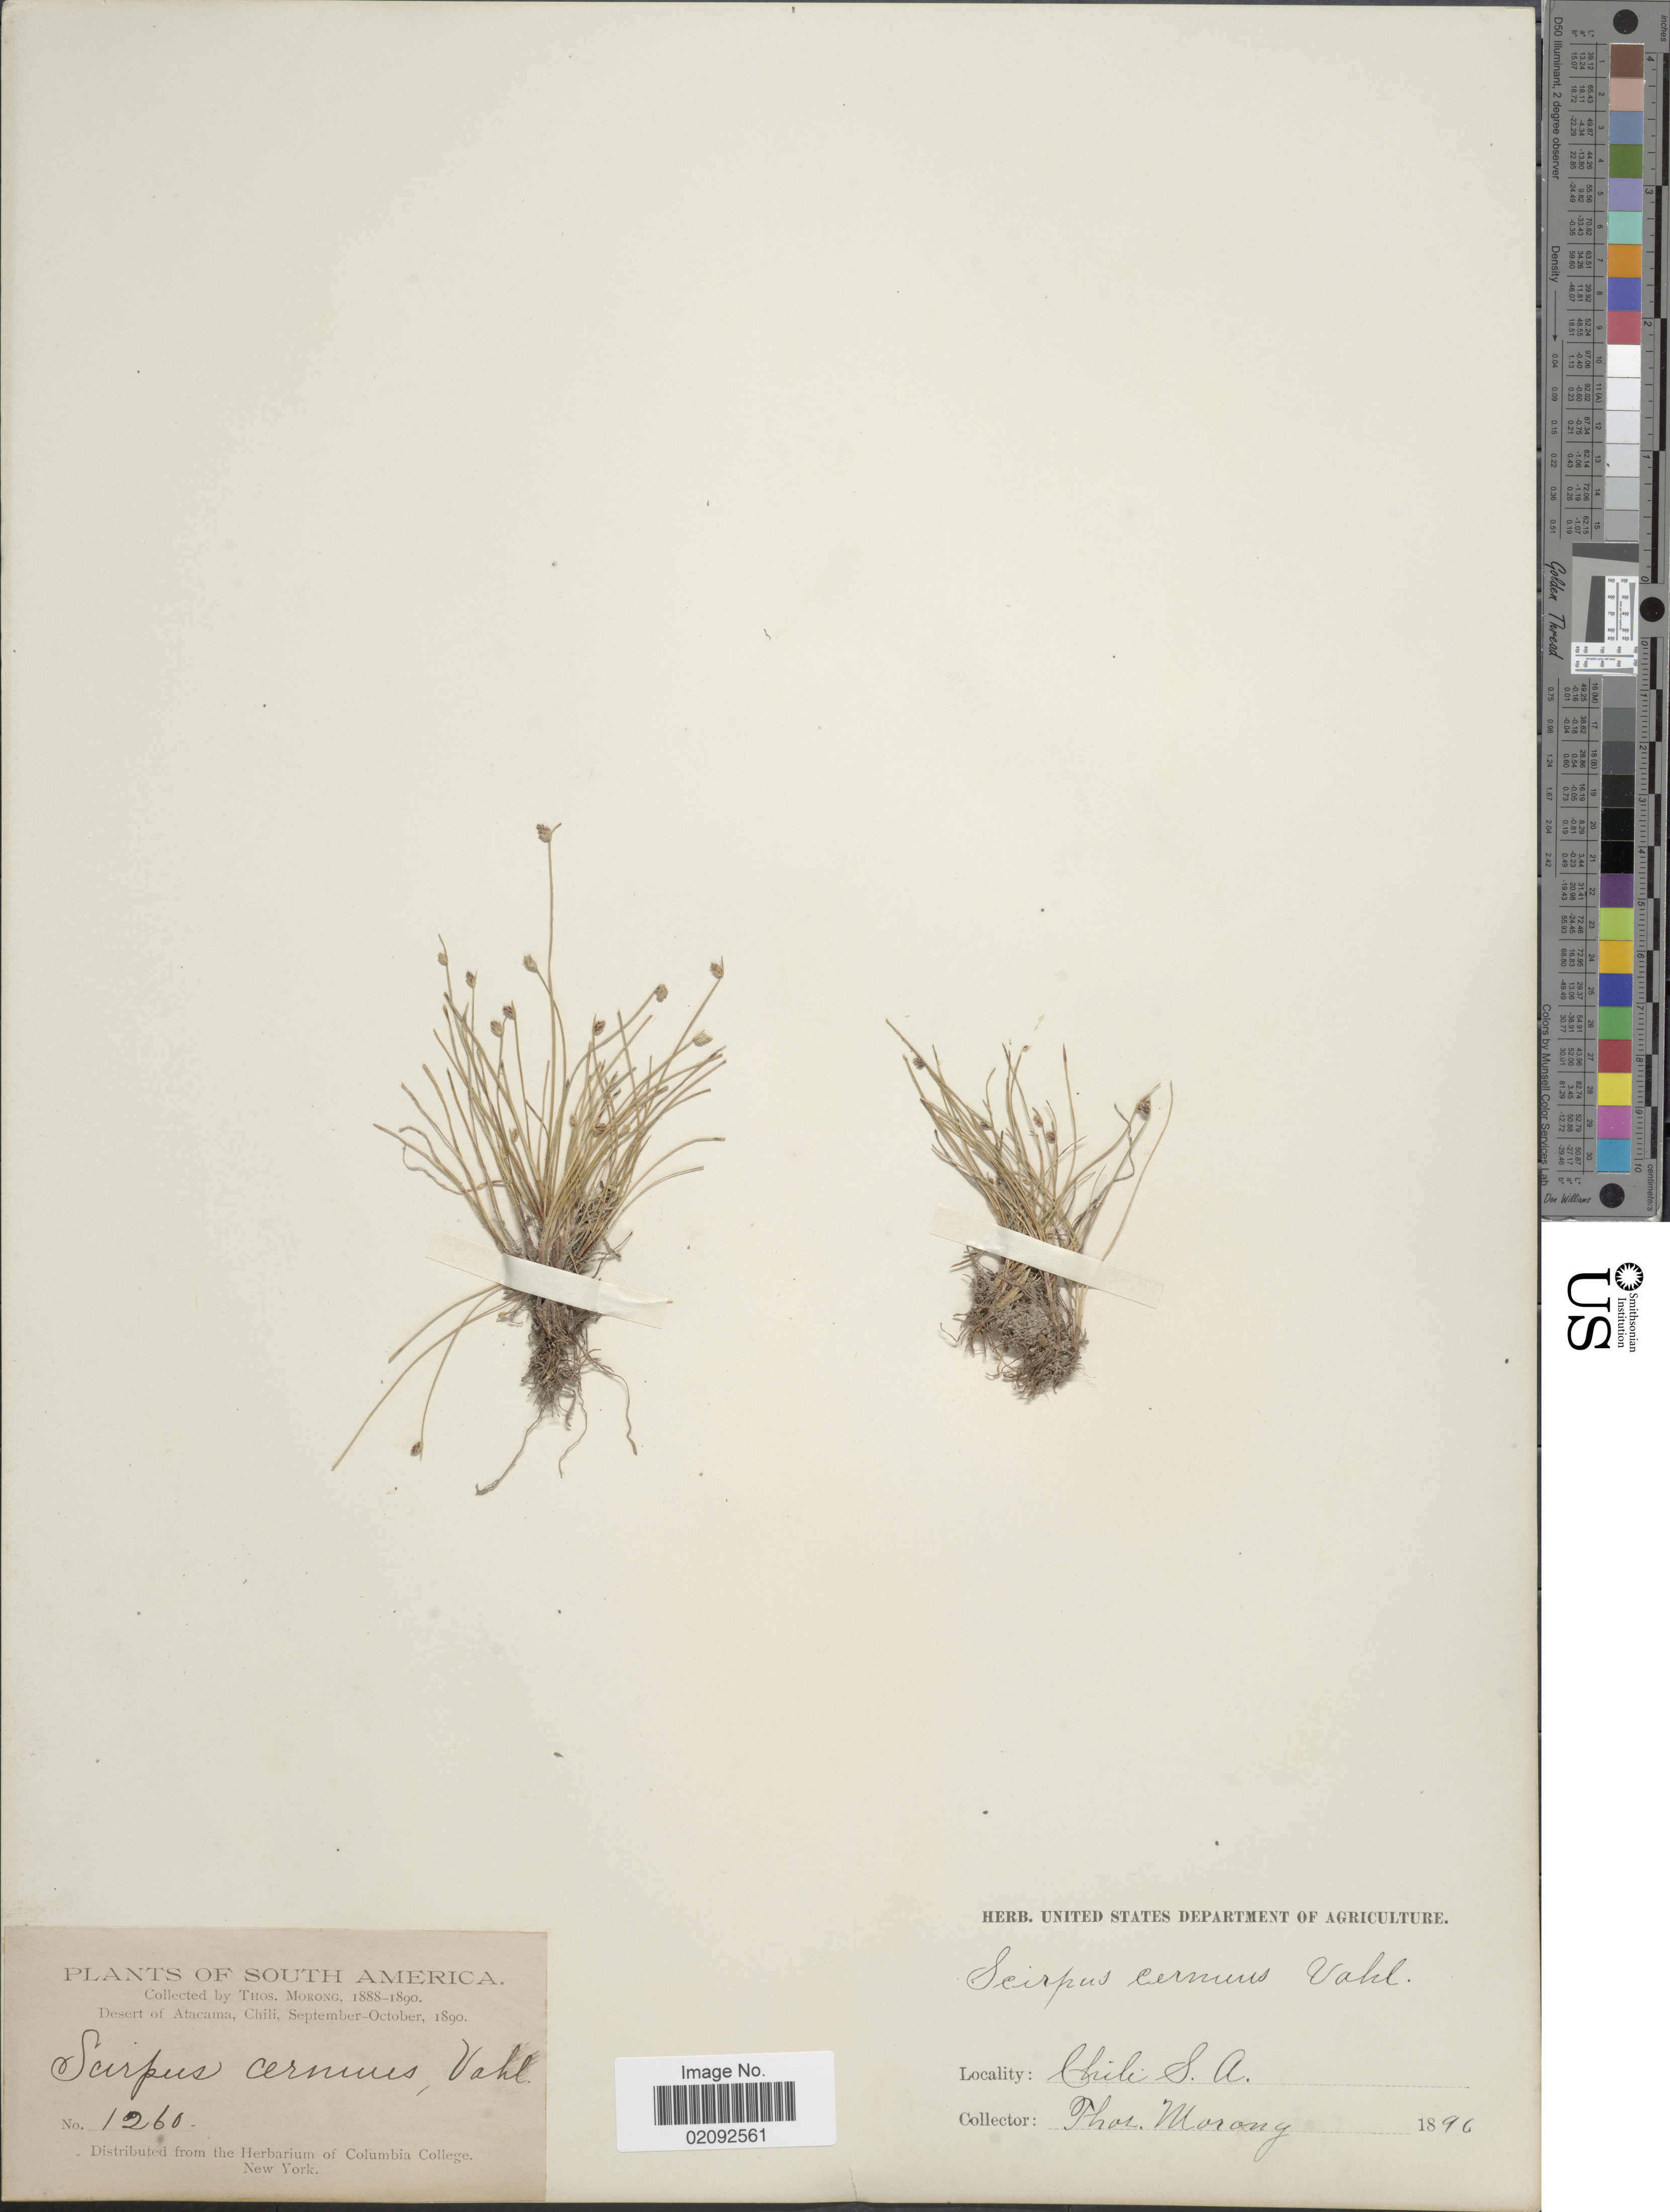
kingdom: Plantae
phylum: Tracheophyta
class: Liliopsida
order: Poales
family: Cyperaceae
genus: Isolepis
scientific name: Isolepis cernua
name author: (Vahl) Roem. & Schult.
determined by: Strong, Mark T., (BOT), Smithsonian Institution - National Museum of Natural History (UNITED STATES)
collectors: T. Morong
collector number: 1260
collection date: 1896-09/1896-10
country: Chile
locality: Desert of Atacama.